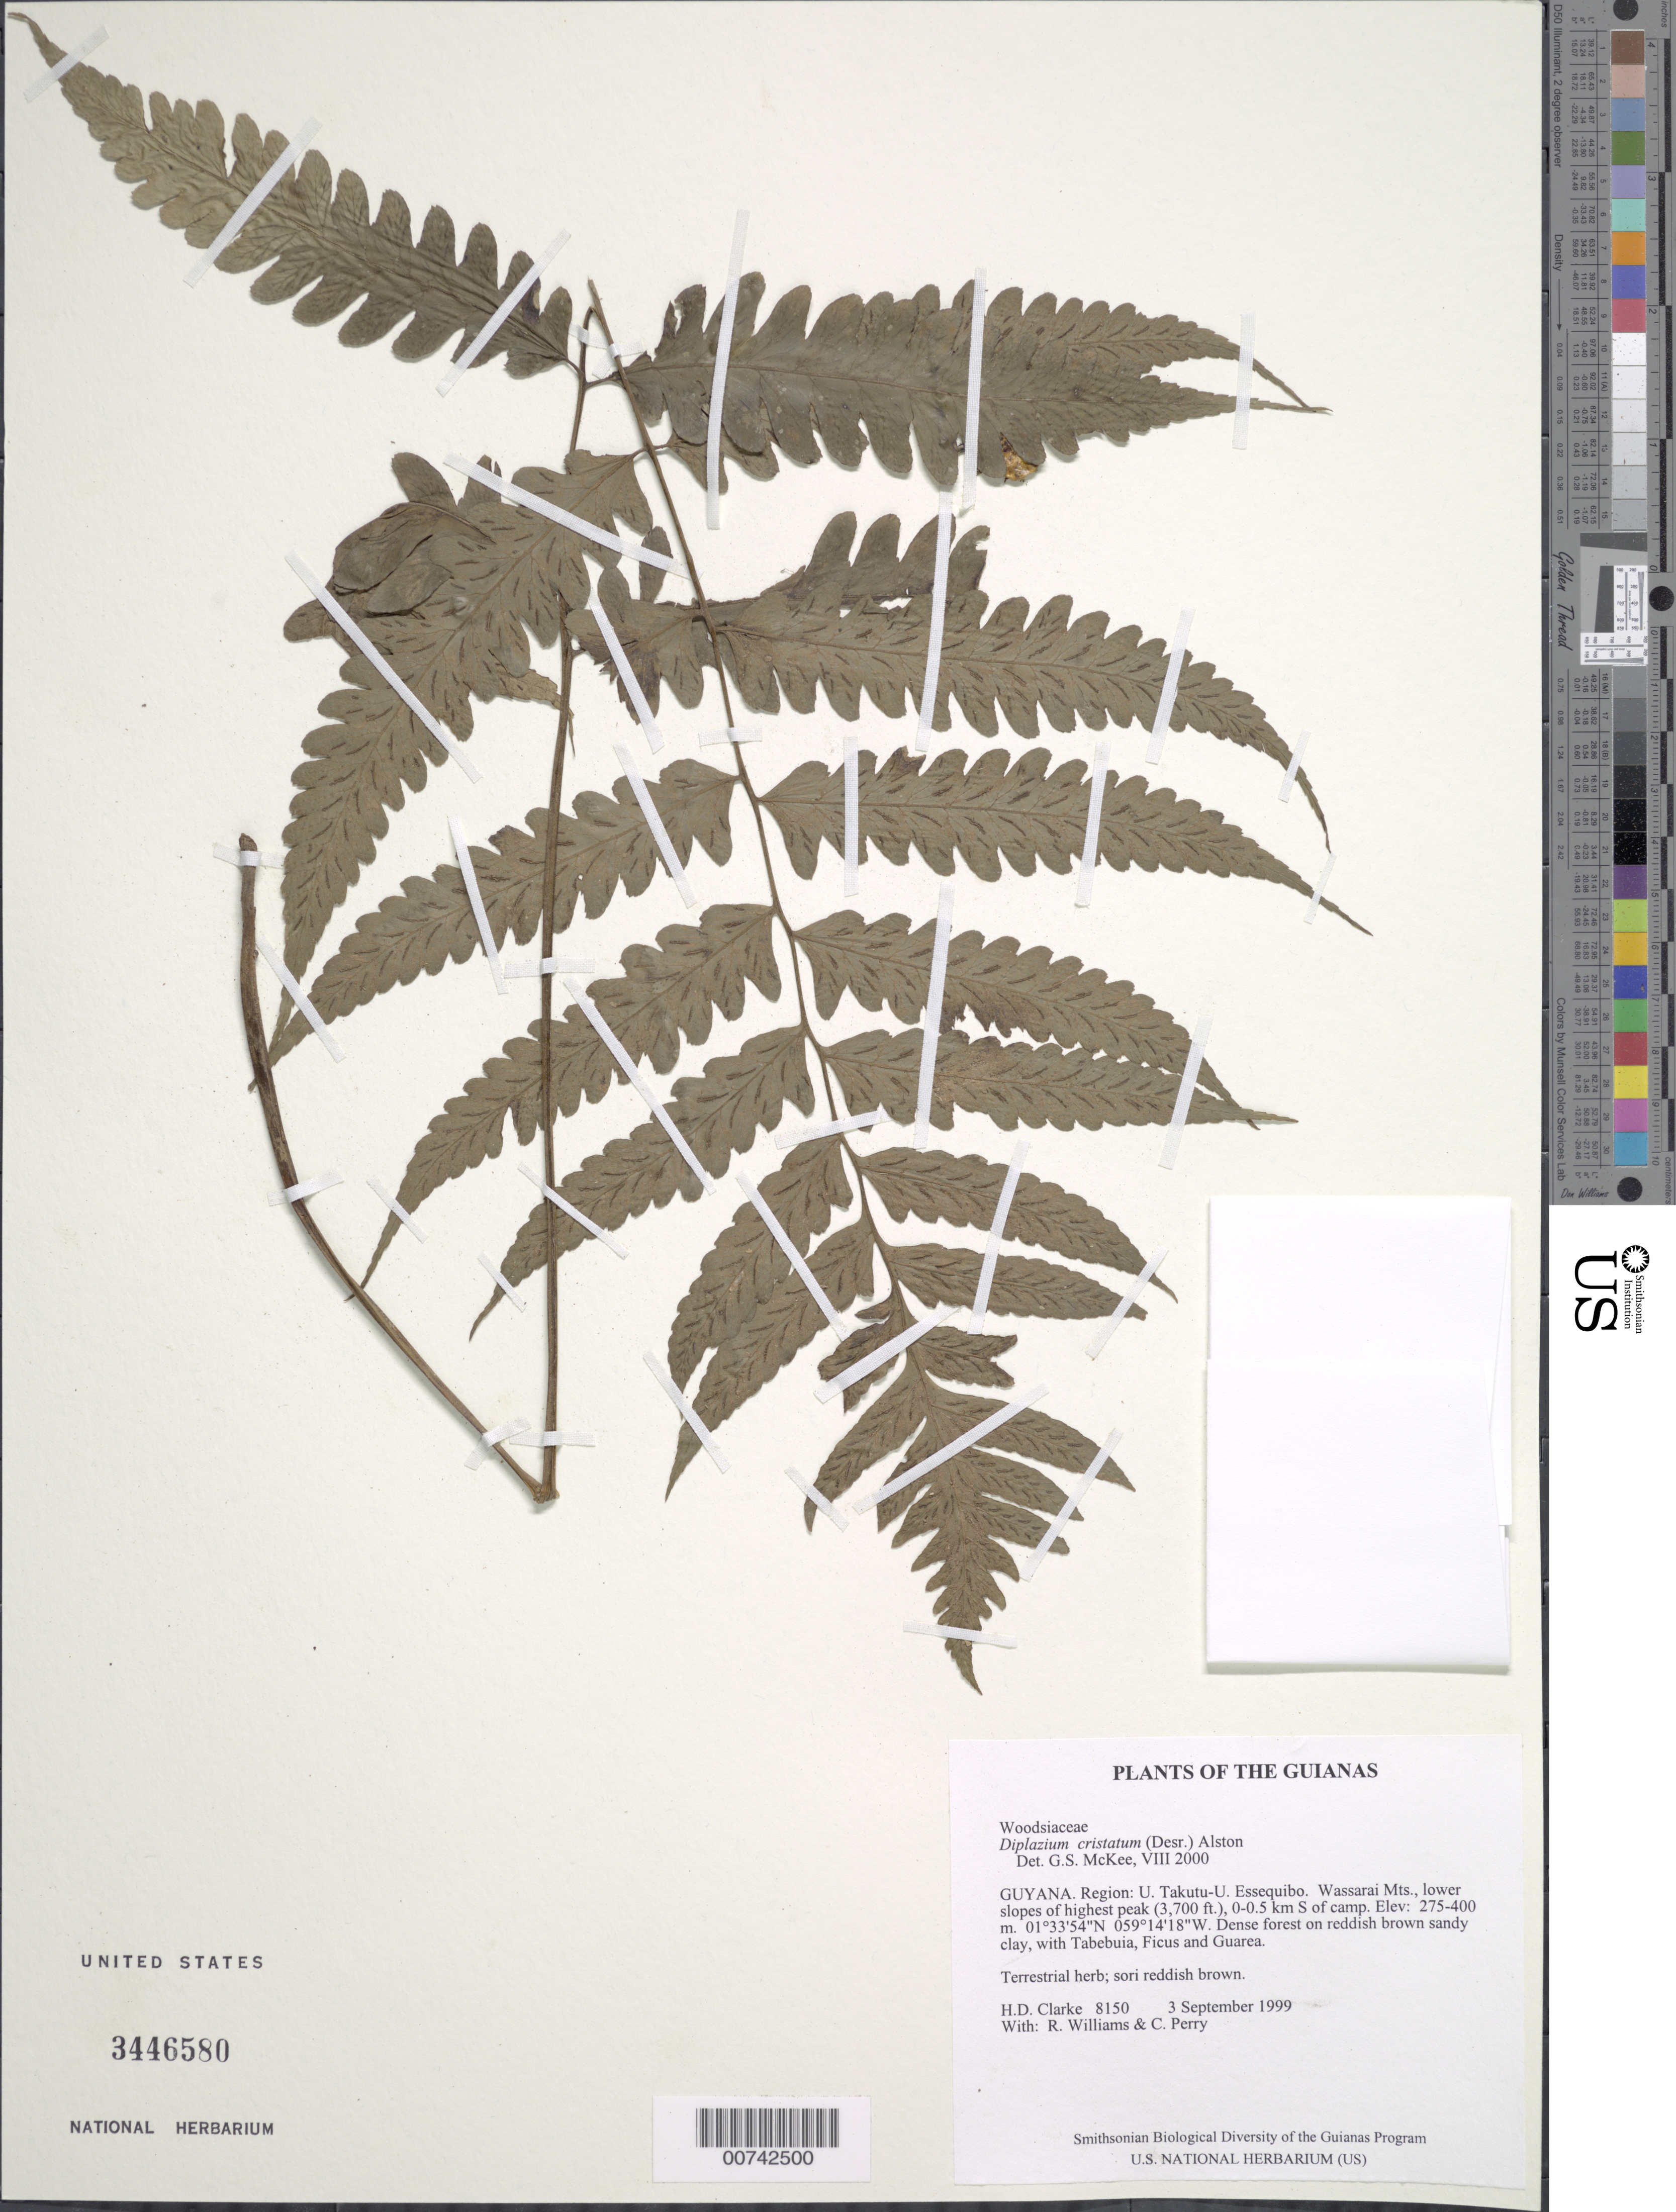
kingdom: Plantae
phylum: Tracheophyta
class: Polypodiopsida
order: Polypodiales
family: Athyriaceae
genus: Diplazium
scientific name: Diplazium cristatum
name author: (Desr.) Alston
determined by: McKee, G. S., (US), NMNH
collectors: H. D. Clarke, R. Williams & C. Perry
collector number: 8150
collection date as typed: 3 September 1999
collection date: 1999-09-03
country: Guyana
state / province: U. Takutu-U. Essequibo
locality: Wassarai Mts., lower slopes of highest peak (3,700 ft.), 0-0.5 km S of camp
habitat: Dense forest on reddish brown sandy clay, with Tabebuia, Ficus and Guarea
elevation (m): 275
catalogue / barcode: US 3446580